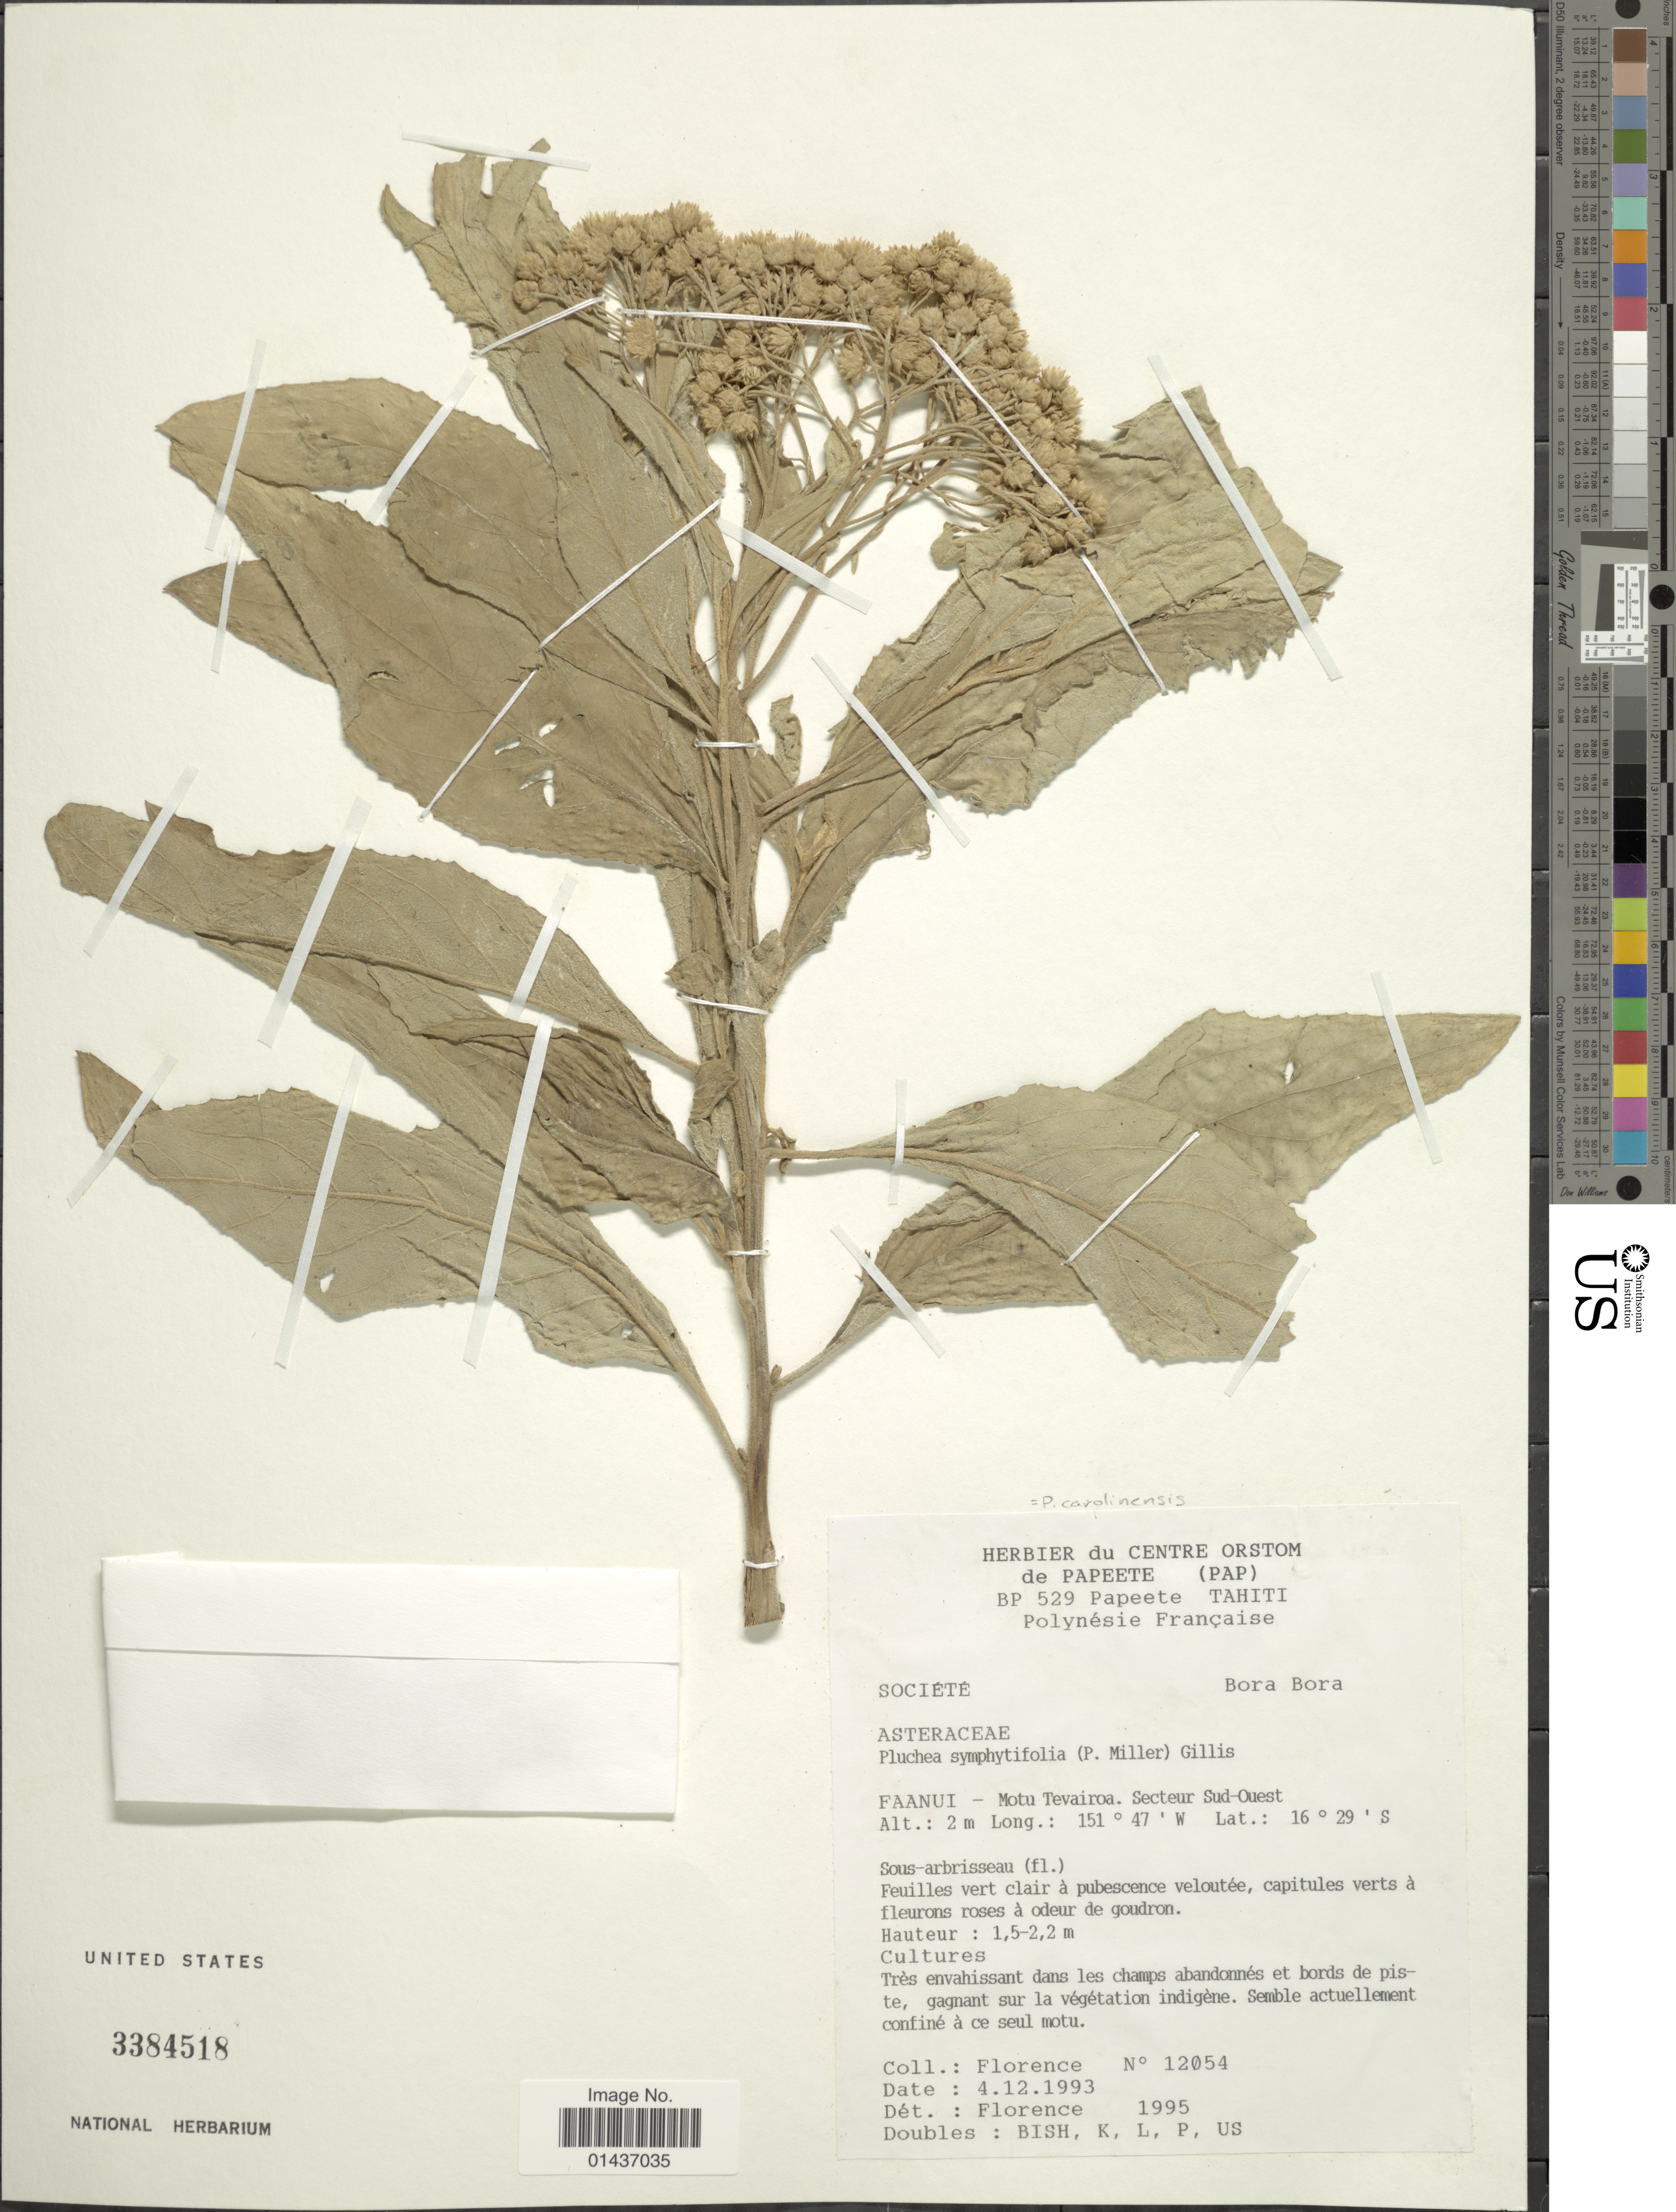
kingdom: Plantae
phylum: Tracheophyta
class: Magnoliopsida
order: Asterales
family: Asteraceae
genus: Pluchea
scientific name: Pluchea carolinensis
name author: (Jacq.) D. Don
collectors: -. Florence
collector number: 12054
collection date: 1993-12-04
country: French Polynesia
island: Bora Bora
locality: Bora Bora, Faanui - Motu Tevairao. Secteur Sud-Ouest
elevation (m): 2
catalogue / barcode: US 3384518